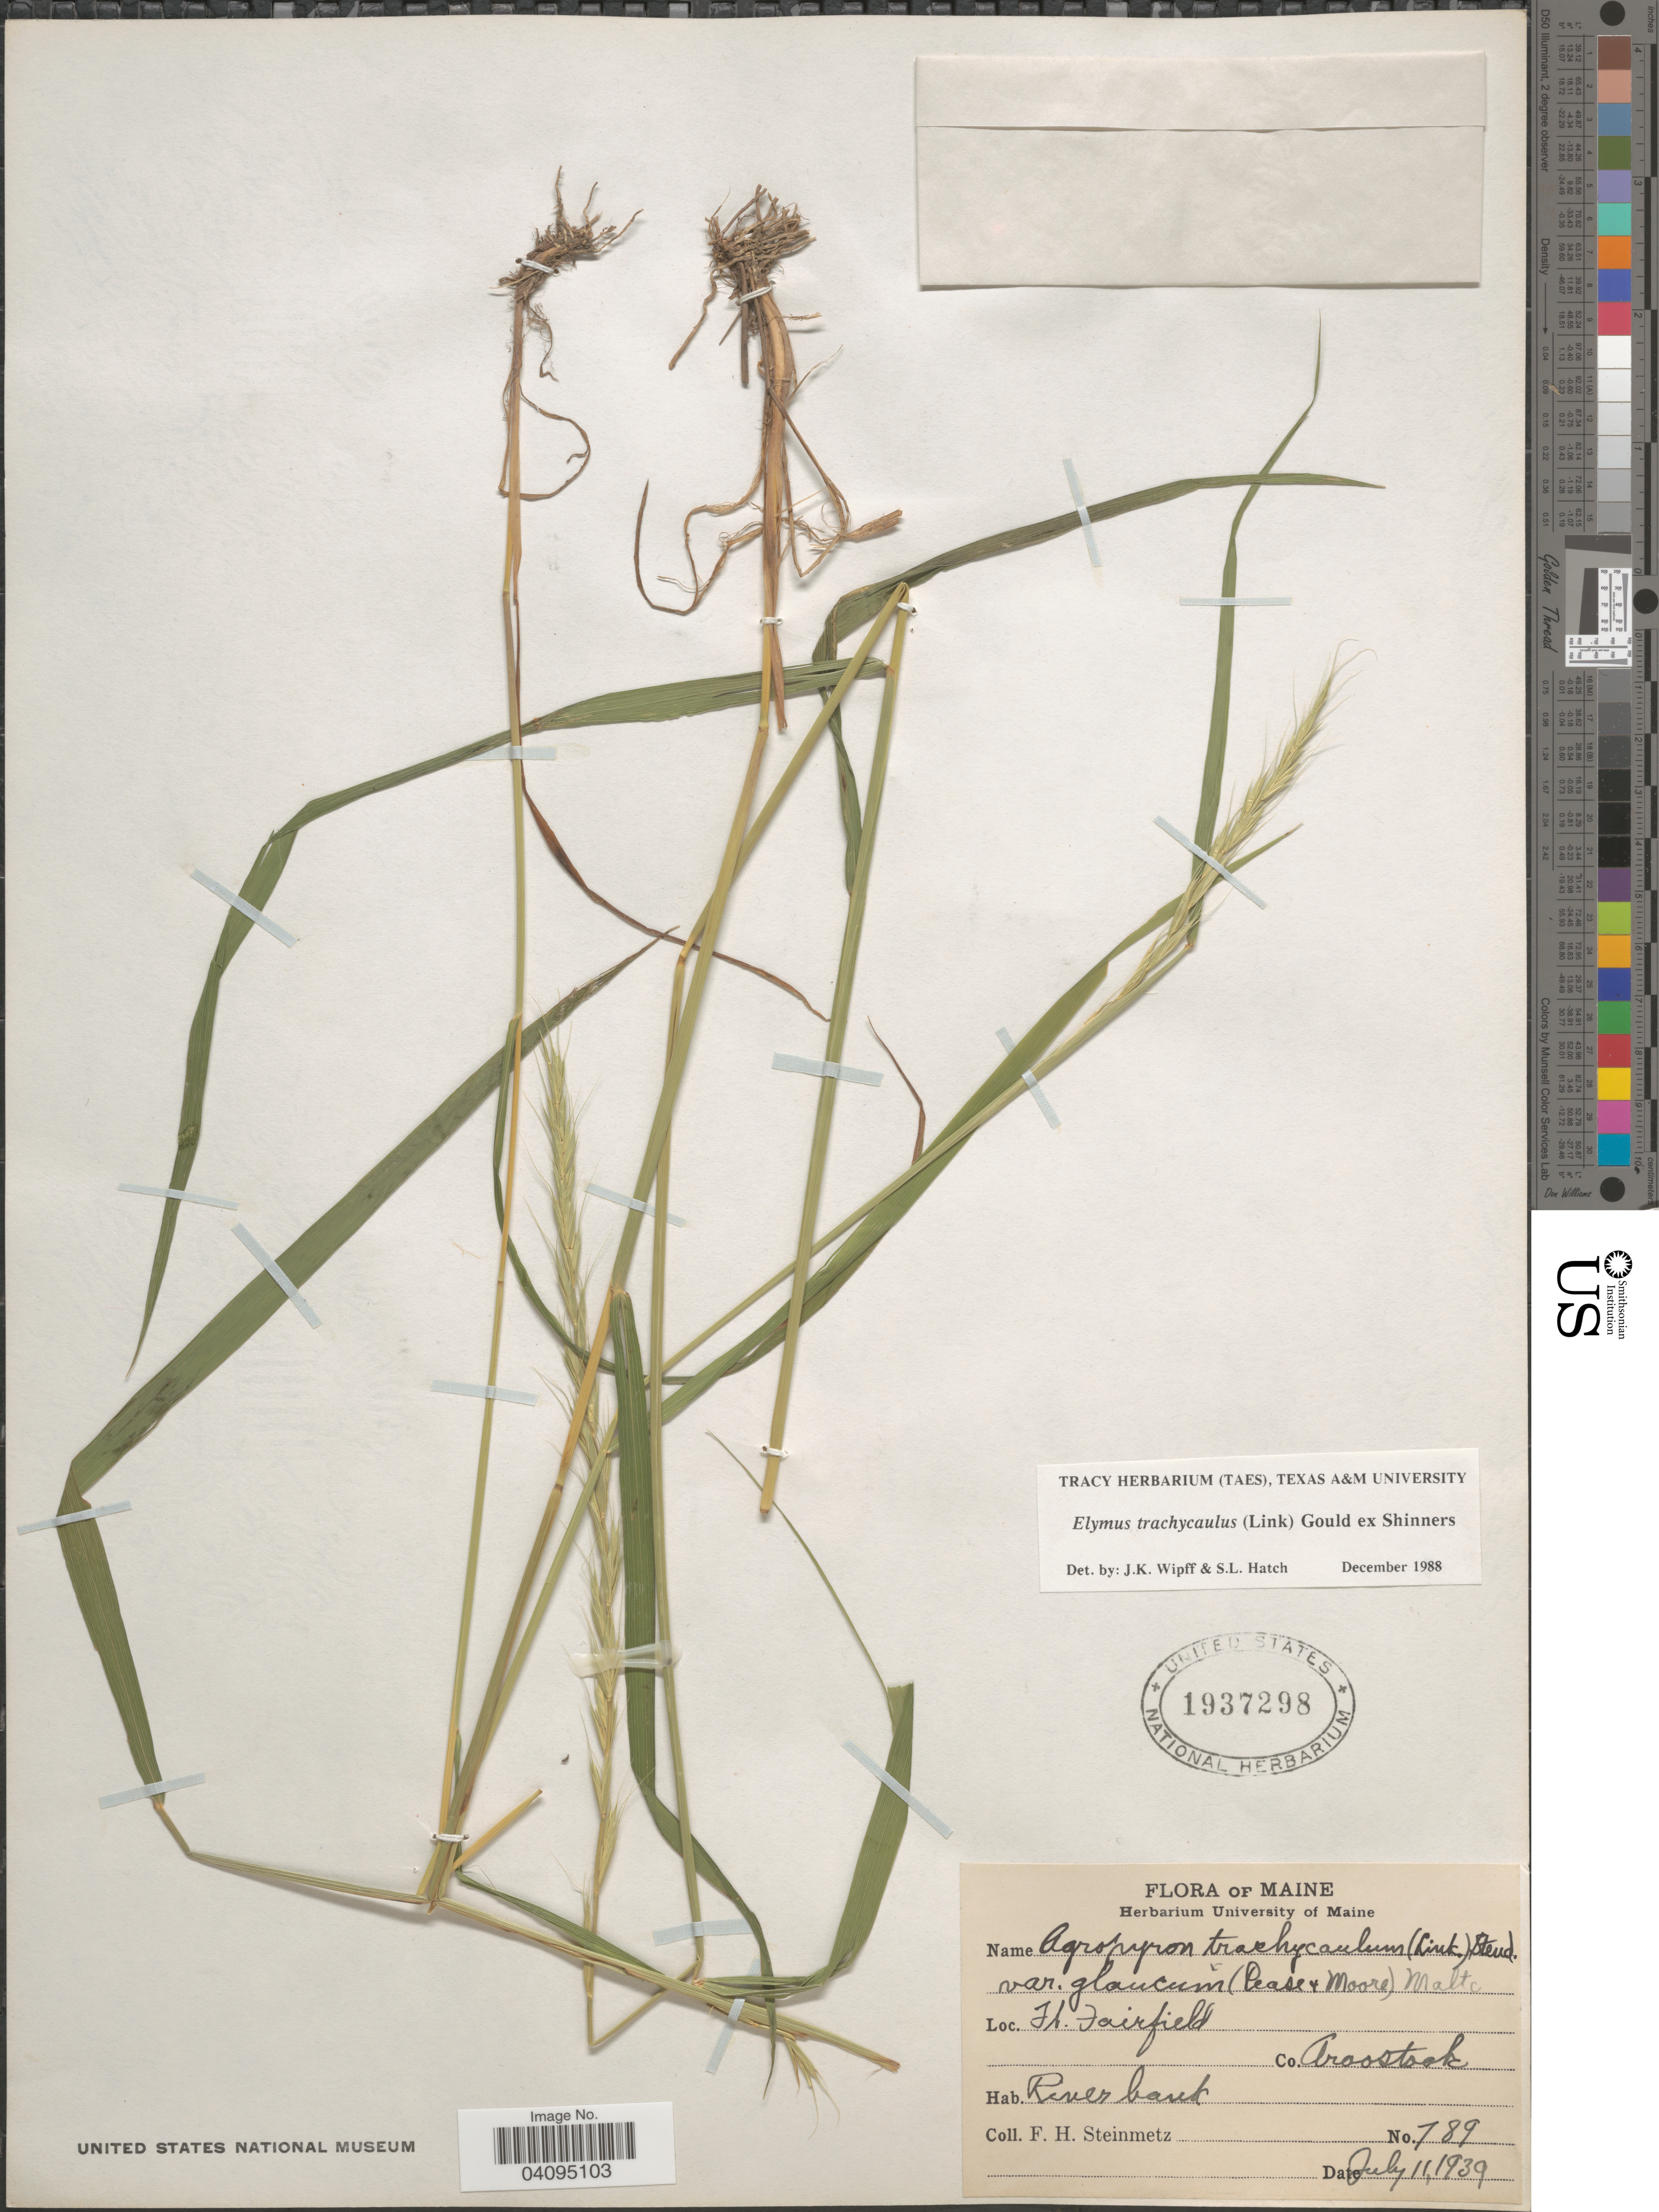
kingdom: Plantae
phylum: Tracheophyta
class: Liliopsida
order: Poales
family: Poaceae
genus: Elymus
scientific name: Elymus trachycaulus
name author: (Link) Gould ex Shinners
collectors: F. H. Steinmetz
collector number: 789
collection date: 1939-07-11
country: United States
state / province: Maine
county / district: Aroostook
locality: Ft. Fairfield. Co. Aroostook.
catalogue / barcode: US 1937298